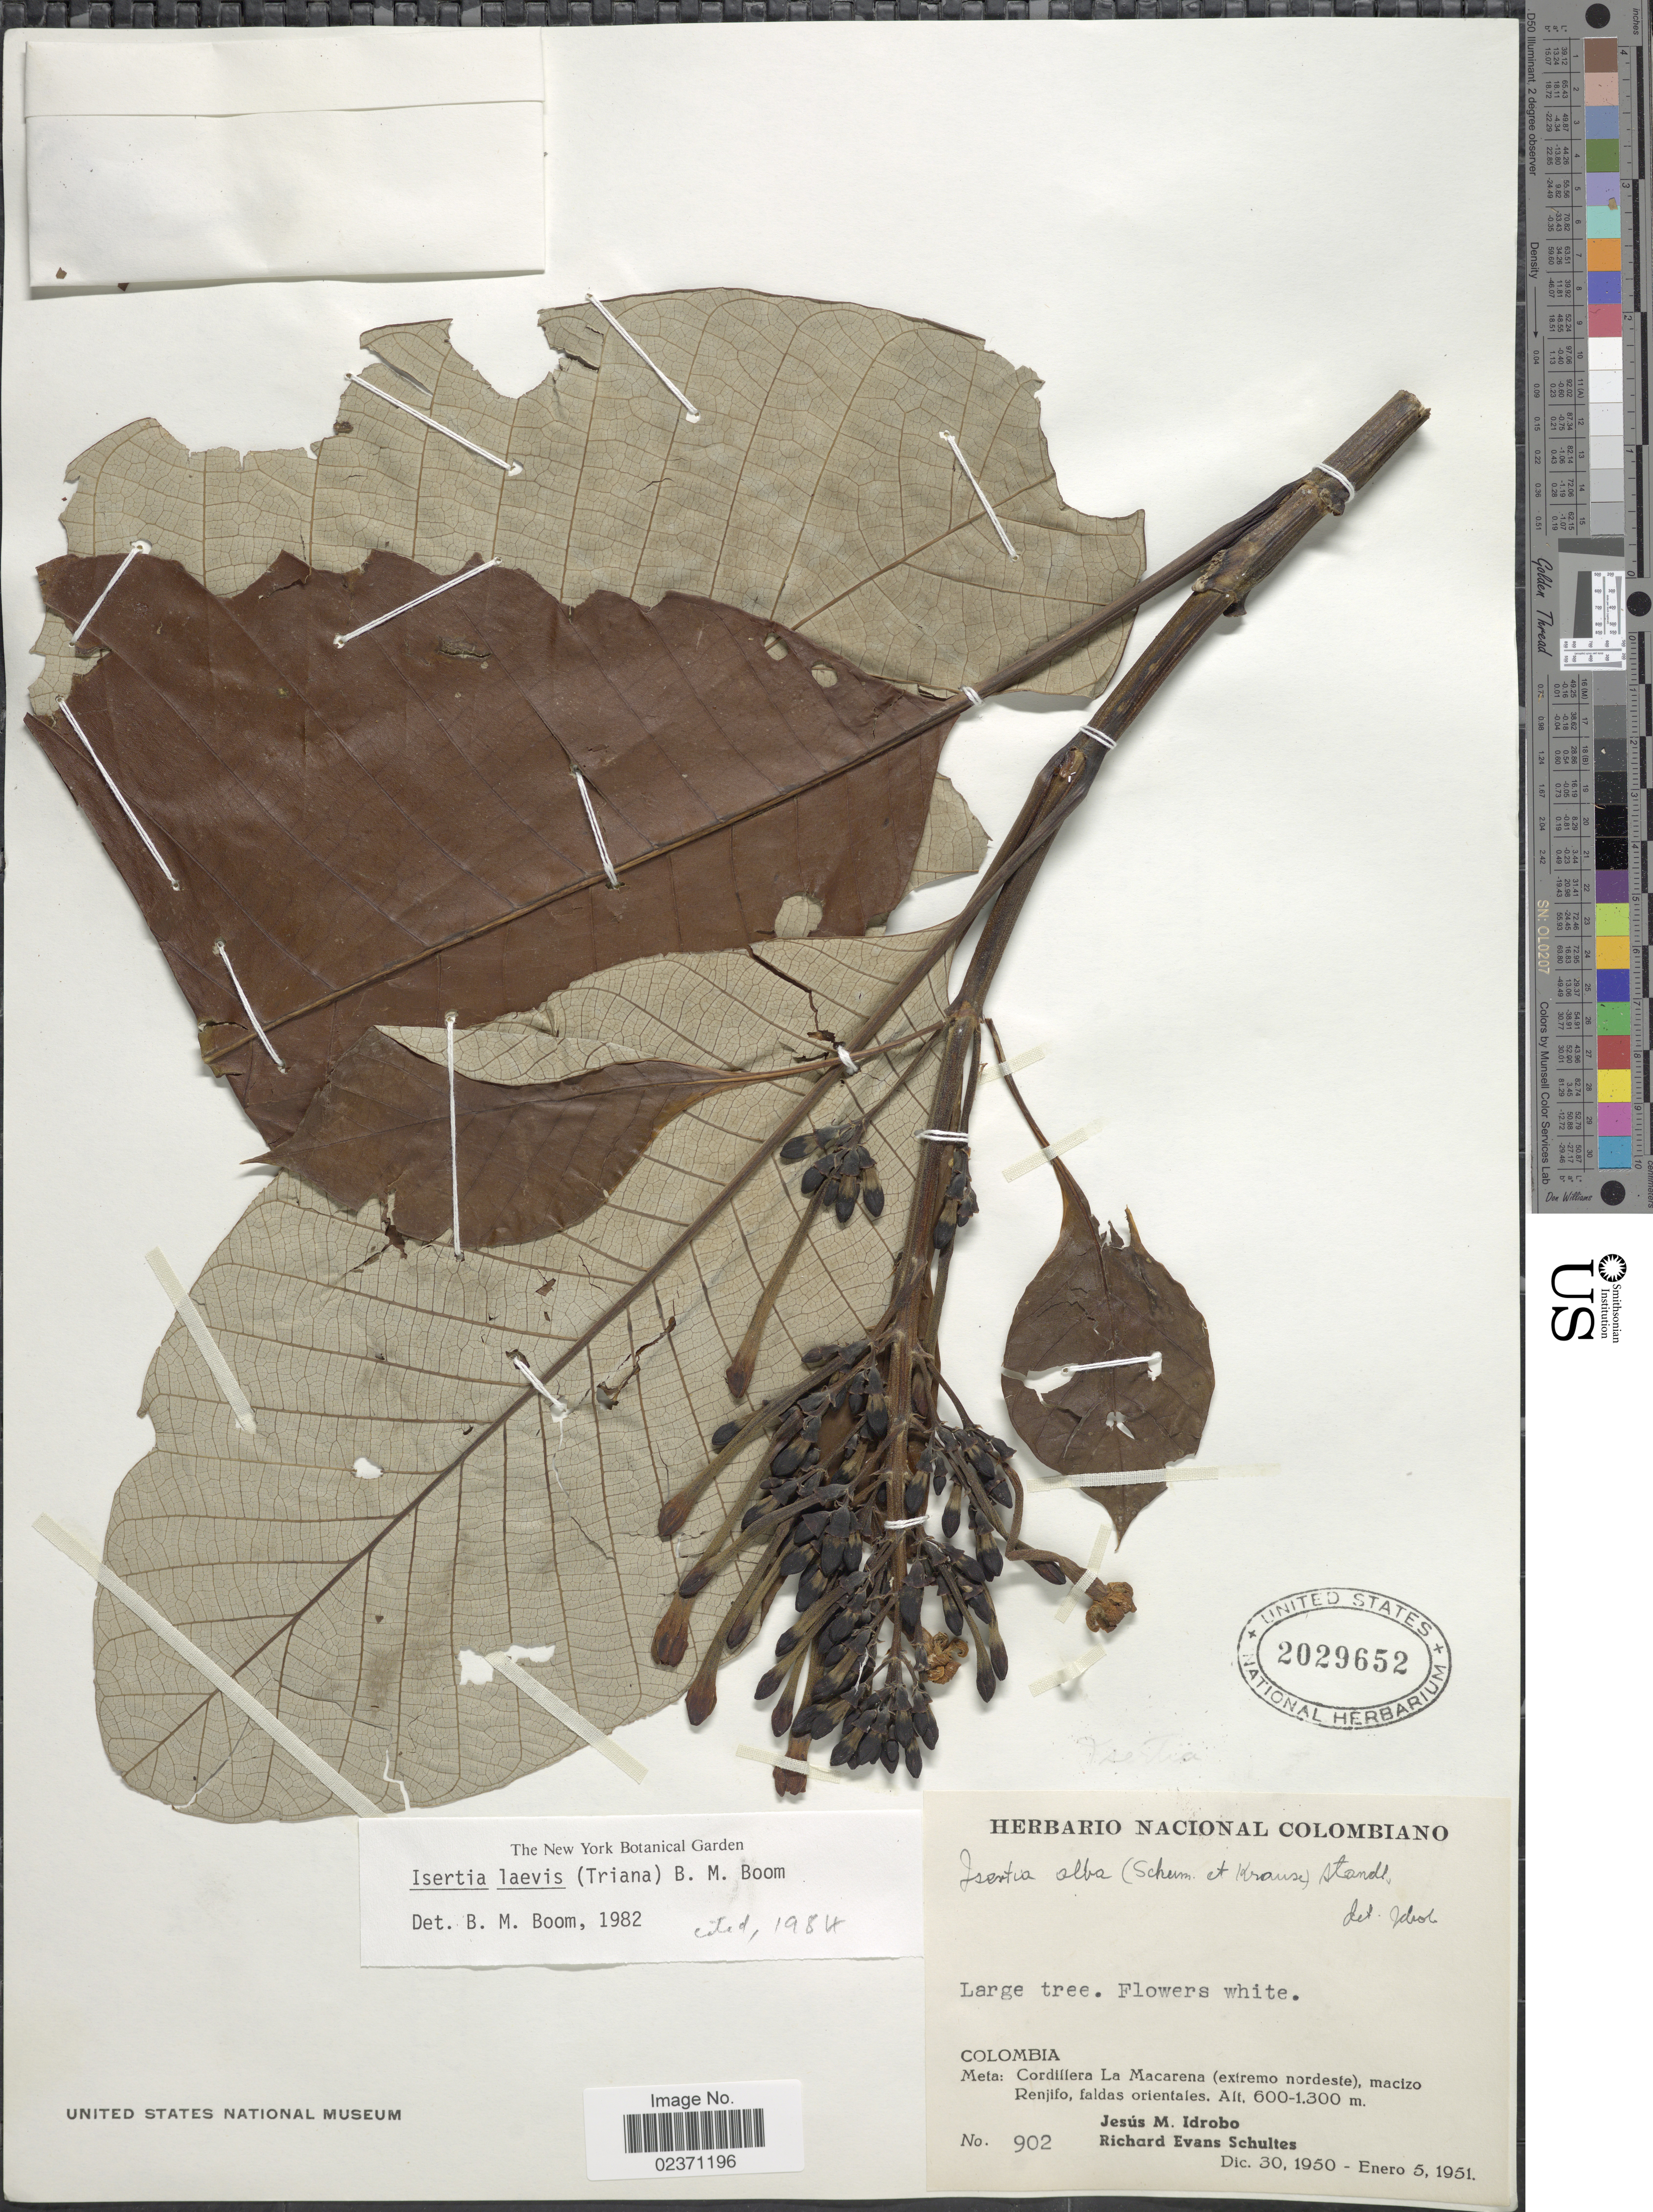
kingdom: Plantae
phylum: Tracheophyta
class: Magnoliopsida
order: Gentianales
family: Rubiaceae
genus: Isertia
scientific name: Isertia laevis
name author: (Triana) B.M. Boom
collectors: J. M. Idrobo & R. E. Schultes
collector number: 902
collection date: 1950-12-30/1951-01-05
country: Colombia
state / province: Meta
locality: Cordillera La Macarena (extremo nordeste), macizo Renjifo, faldas orientales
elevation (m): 600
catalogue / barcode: US 2029652